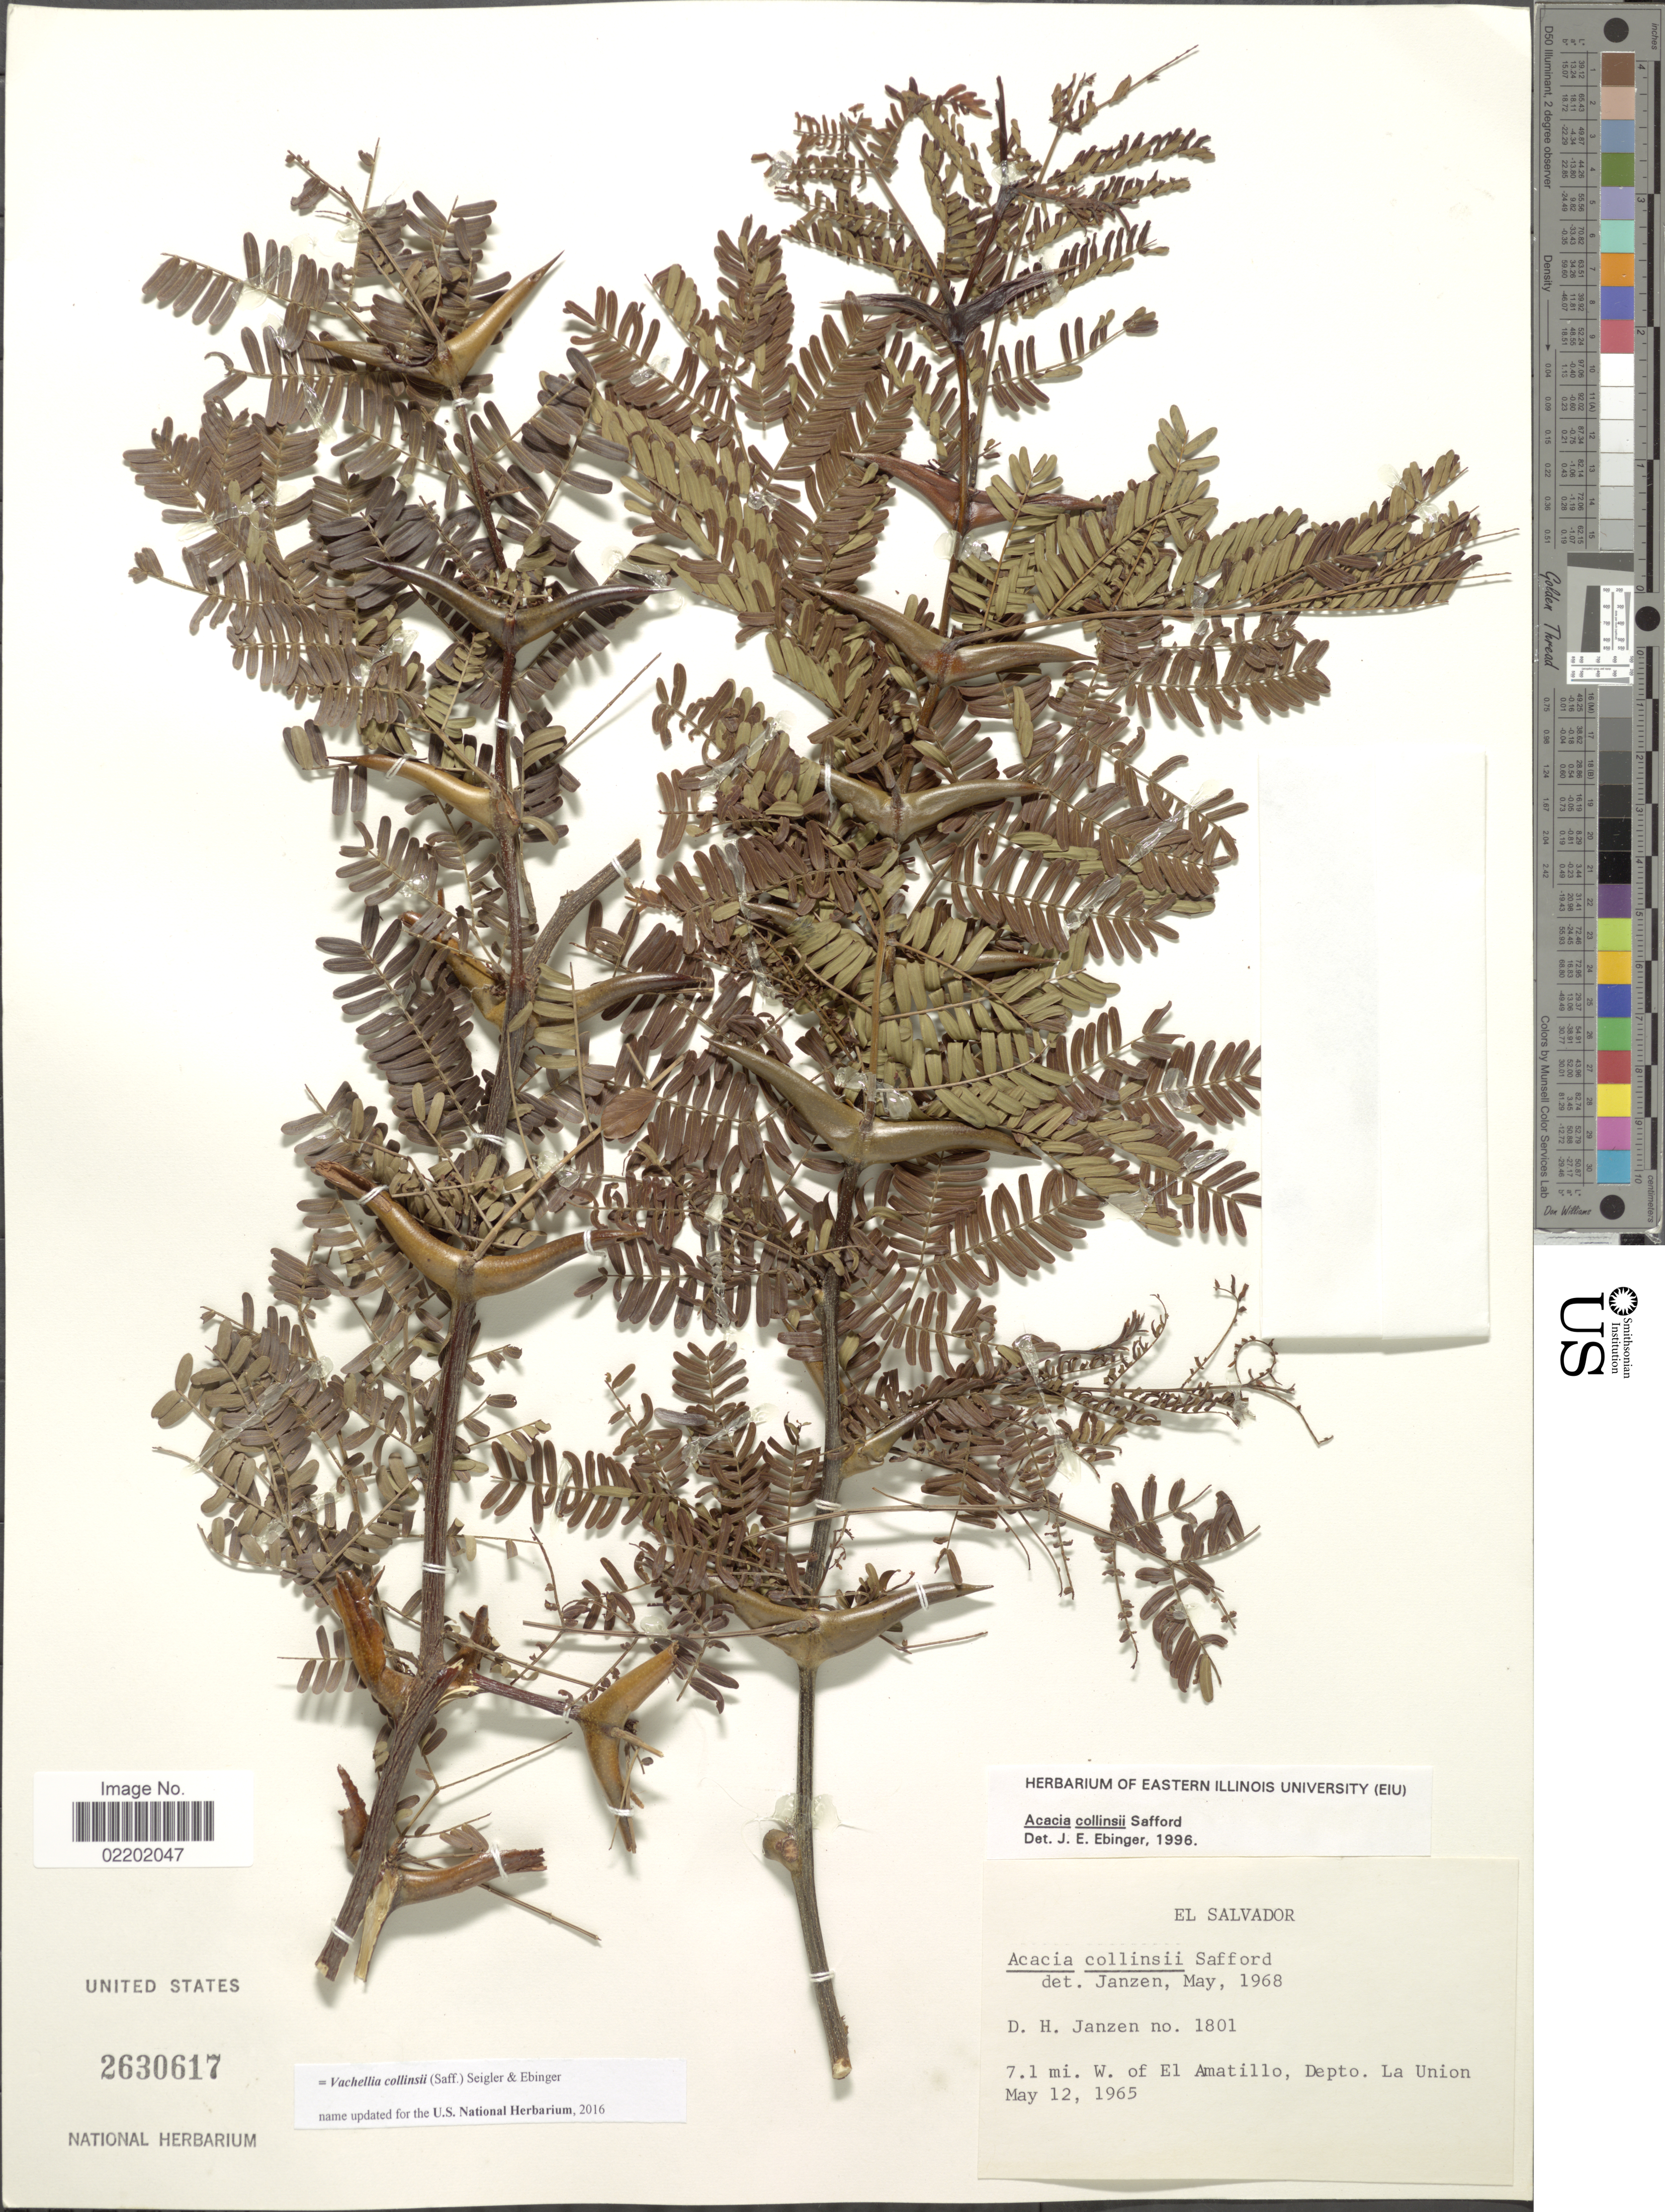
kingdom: Plantae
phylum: Tracheophyta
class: Magnoliopsida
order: Fabales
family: Fabaceae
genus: Vachellia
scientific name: Vachellia collinsii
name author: (Saff.) Seigler & Ebinger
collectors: D. Janzen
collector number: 1801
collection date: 1965-05-12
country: El Salvador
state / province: La Union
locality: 7.1 mi W of El Amatillo, Depto La Union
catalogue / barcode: US 2630617